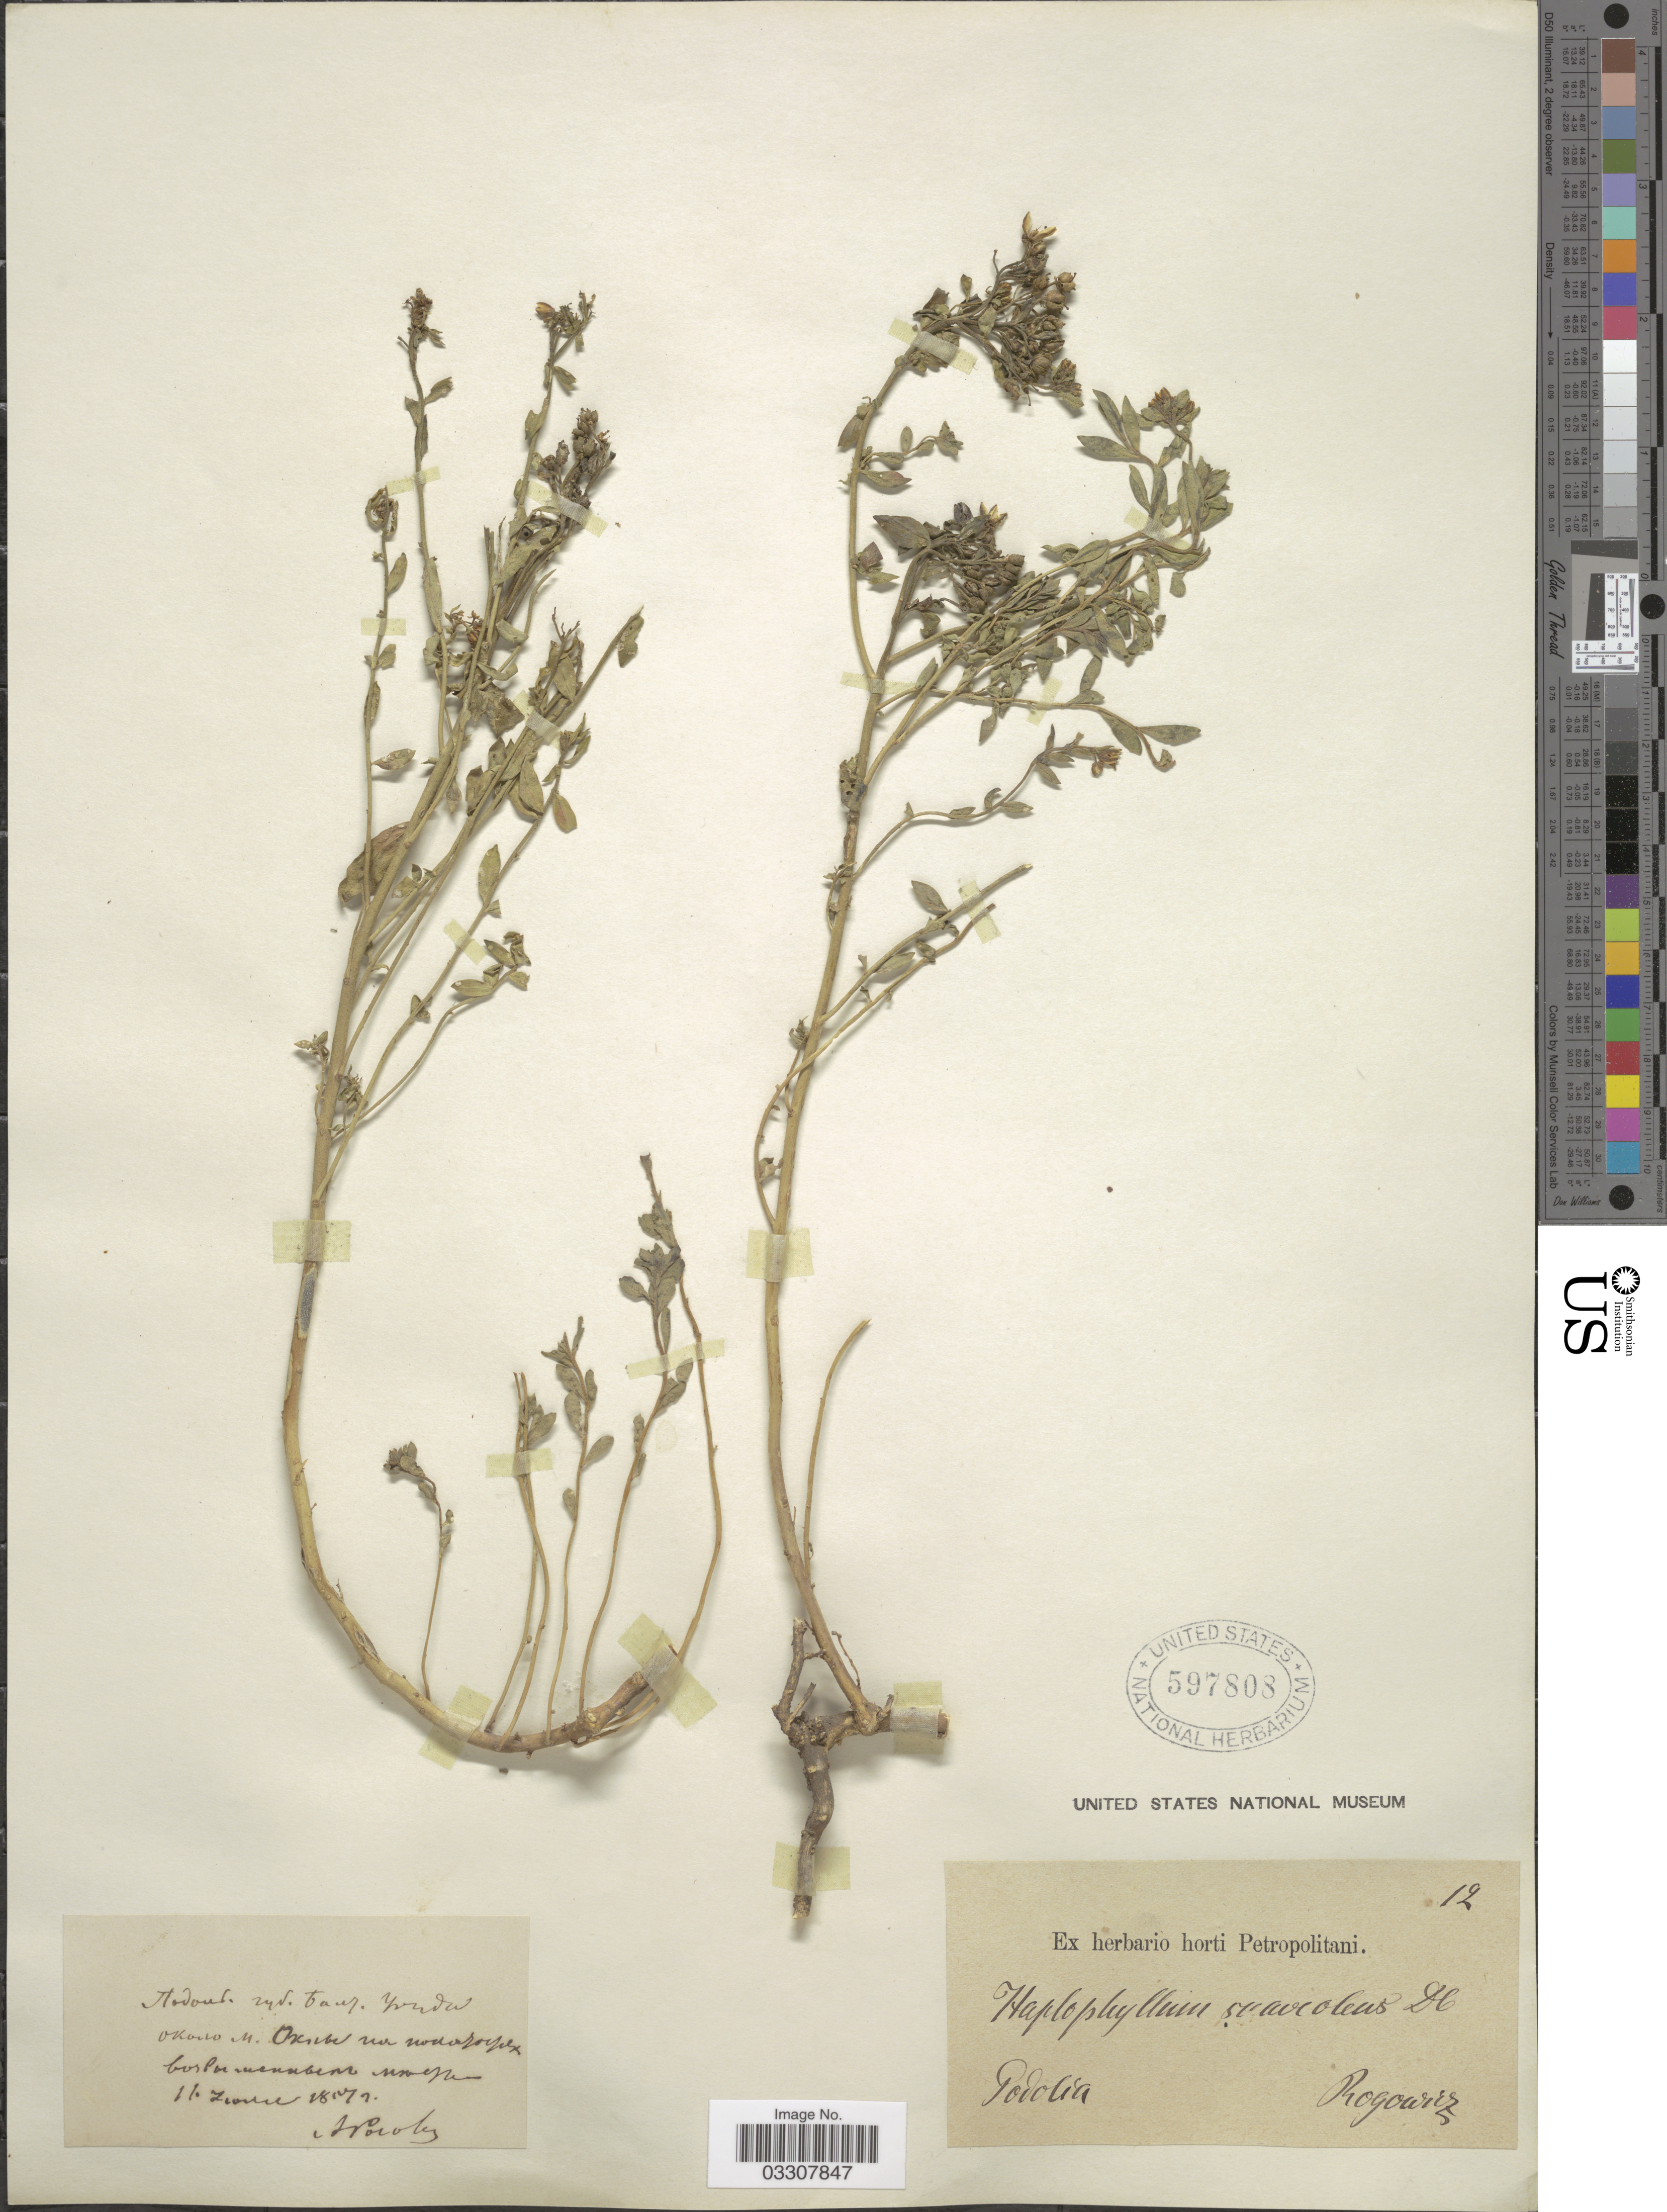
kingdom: Plantae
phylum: Tracheophyta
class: Magnoliopsida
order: Sapindales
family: Rutaceae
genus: Haplophyllum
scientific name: Haplophyllum suaveolens var. suaveolens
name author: (DC.) G. Don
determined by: Strong, Mark T., (BOT), Smithsonian Institution - National Museum of Natural History (UNITED STATES)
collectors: Collector illegible & Rogowicz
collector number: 12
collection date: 1879-06-11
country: Ukraine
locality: Podolia.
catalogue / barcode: US 597808